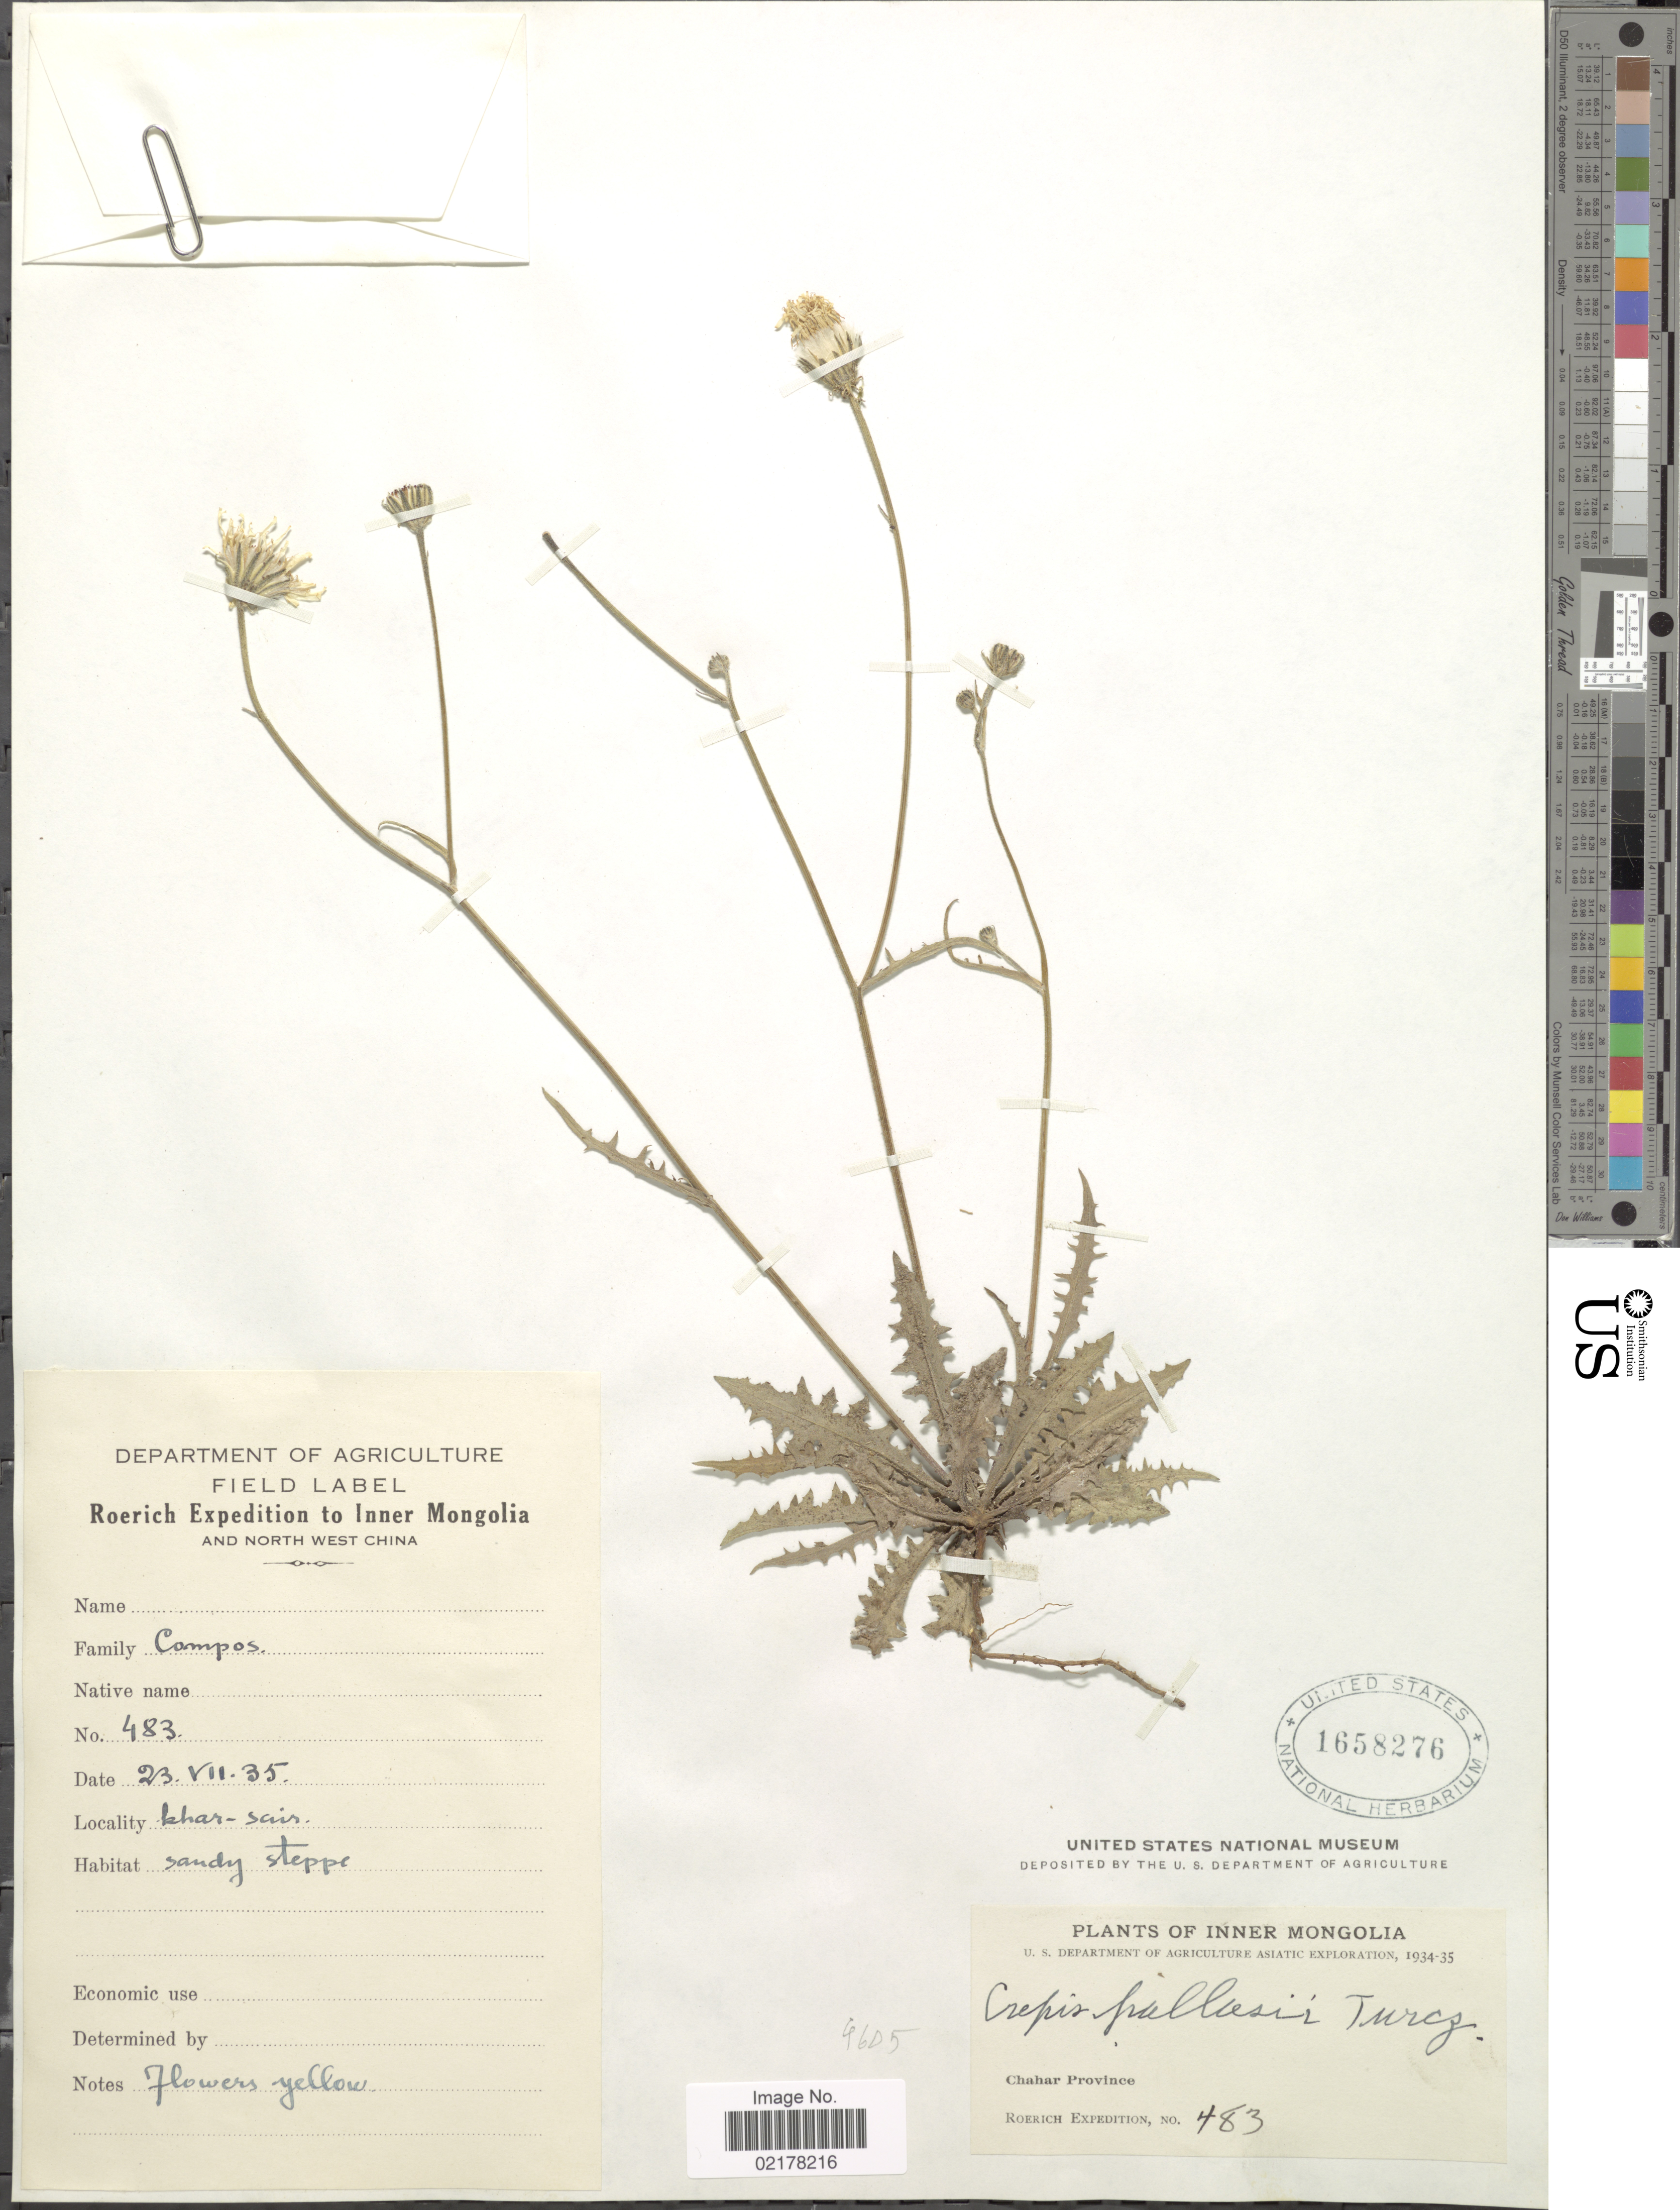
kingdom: Plantae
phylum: Tracheophyta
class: Magnoliopsida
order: Asterales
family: Asteraceae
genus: Crepis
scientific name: Crepis crocea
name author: (Lam.) Babc.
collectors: Roerich Expedition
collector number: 483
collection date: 1935-07-23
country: China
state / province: Nei Monggol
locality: Nei Monggol. Chahar Province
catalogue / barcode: US 1658276